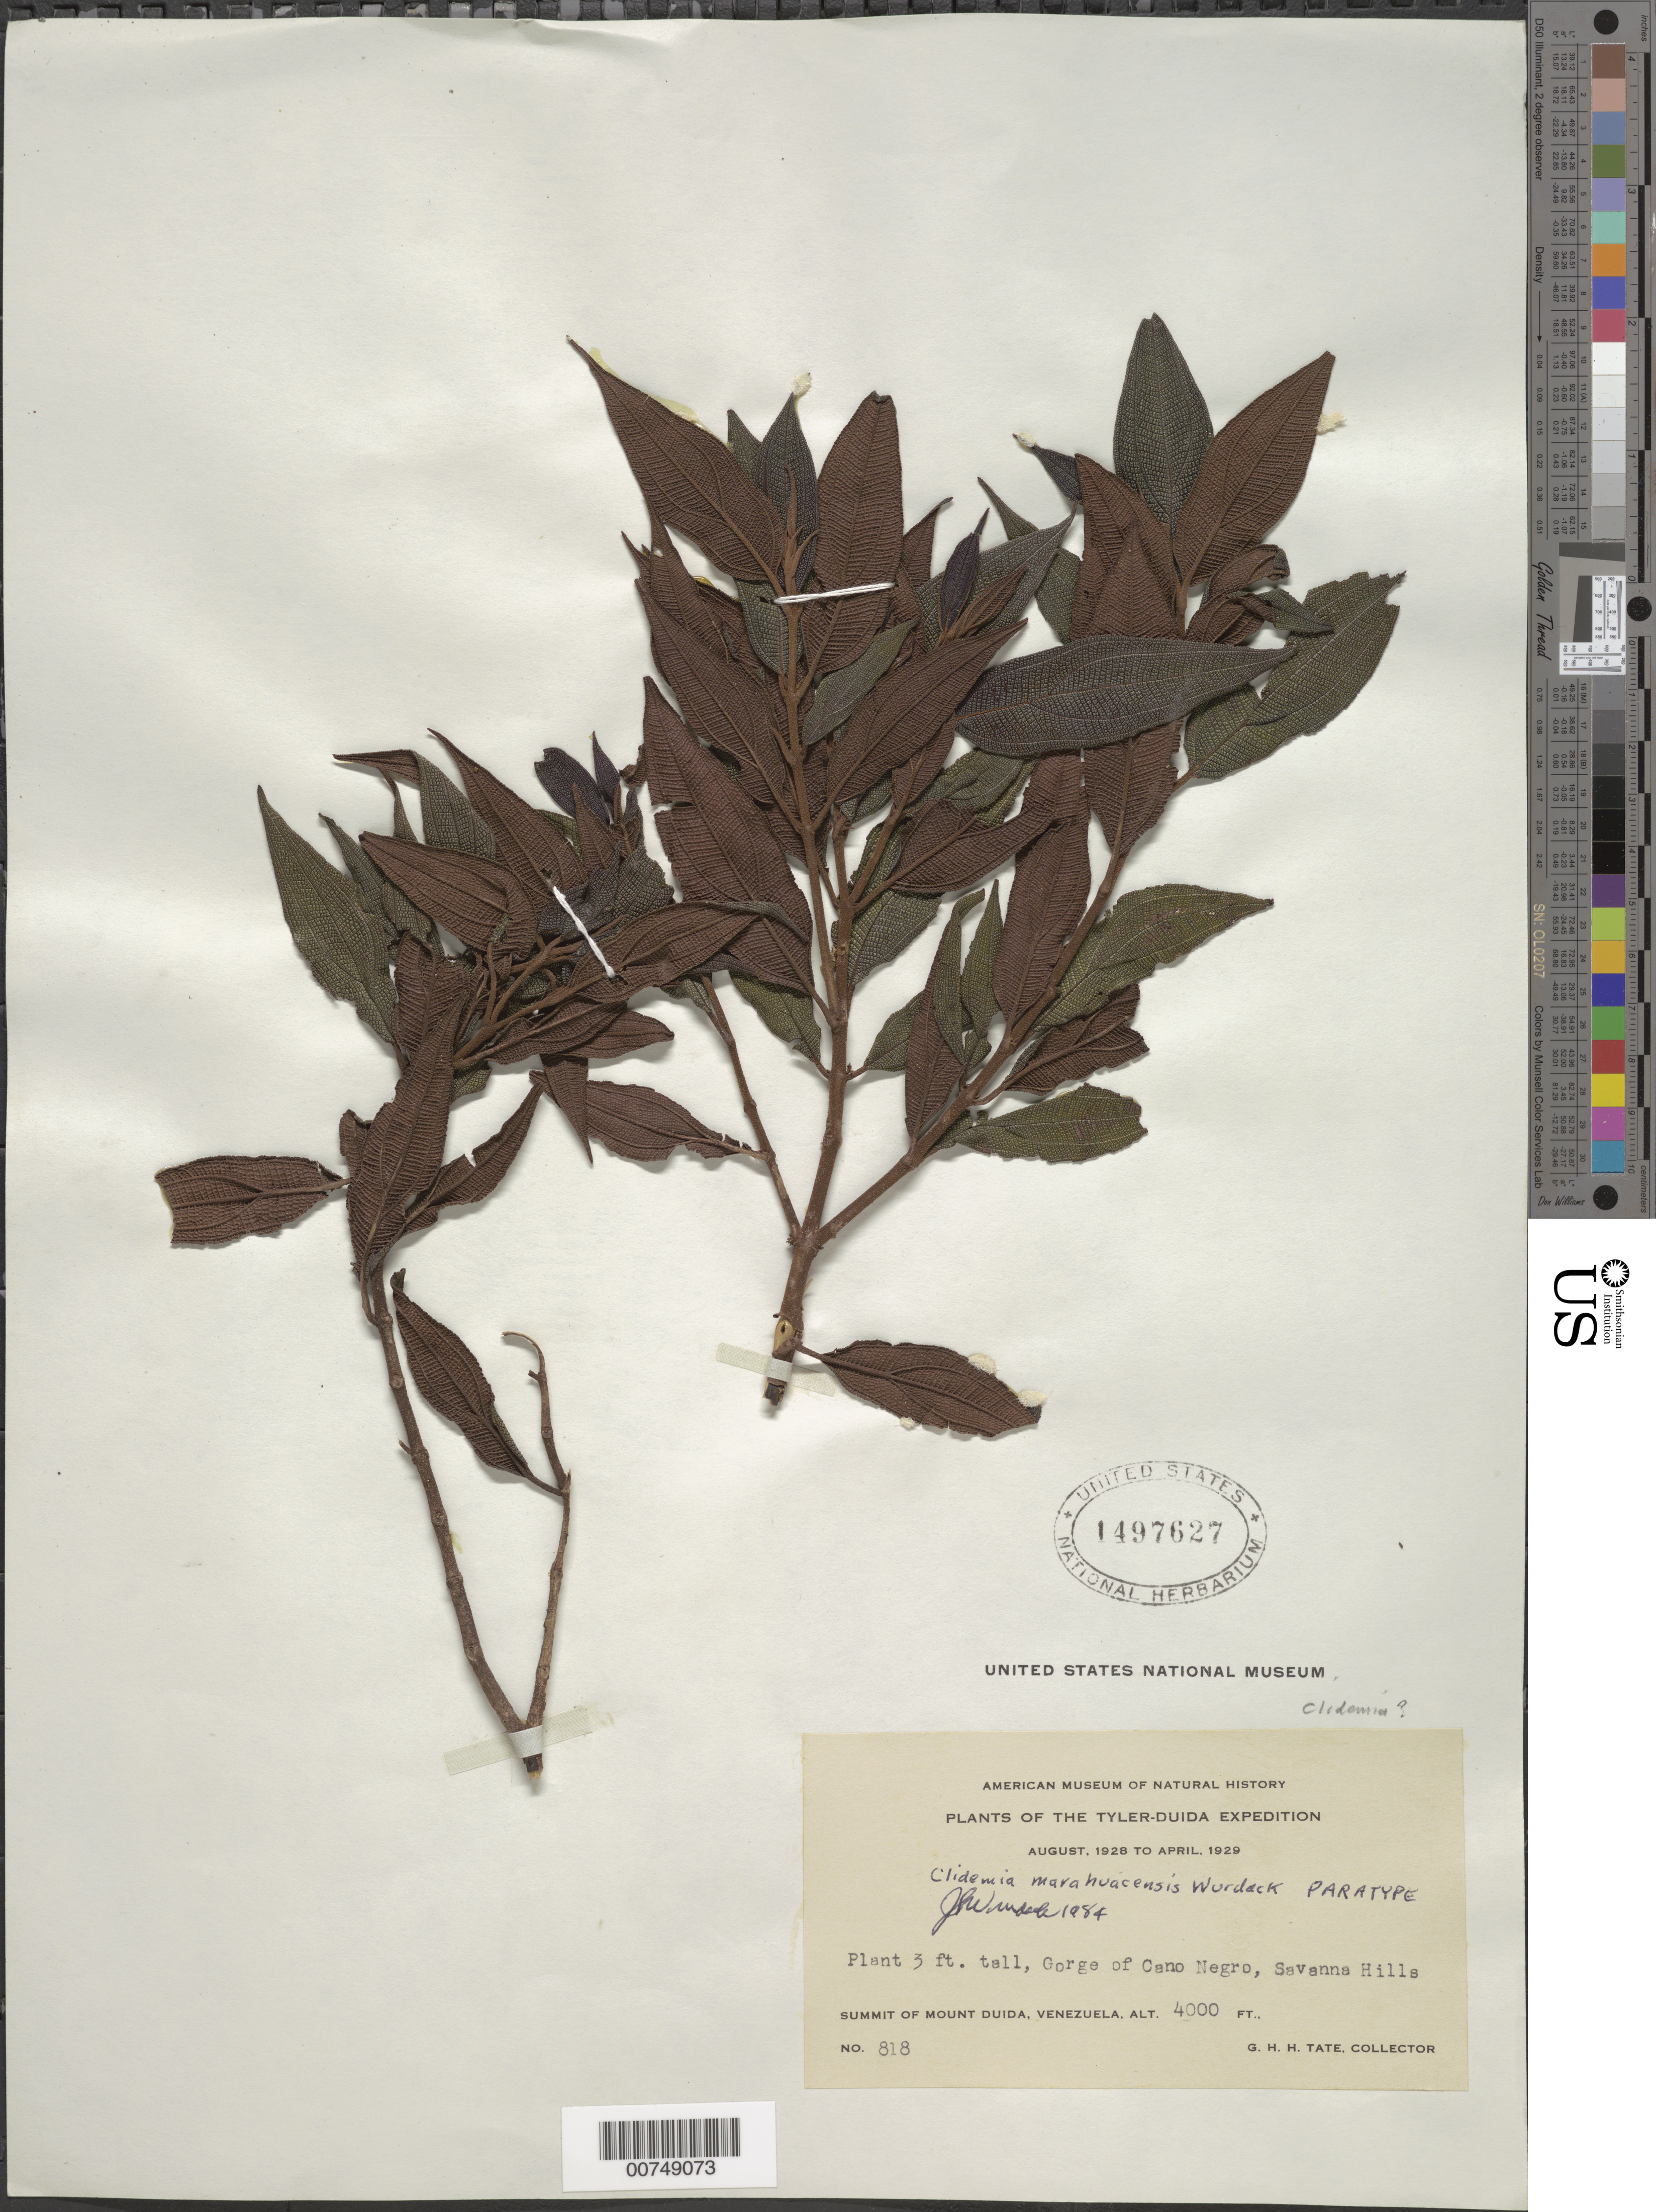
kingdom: Plantae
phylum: Tracheophyta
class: Magnoliopsida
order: Myrtales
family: Melastomataceae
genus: Clidemia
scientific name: Clidemia marahuacensis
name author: Wurdack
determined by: Wurdack, John J., (US), US (UNITED STATES)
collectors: G. H. H.Tate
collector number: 818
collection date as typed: Aug-28 to Apr-29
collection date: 1928-08/1929-04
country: Venezuela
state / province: Amazonas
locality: Mount Duida, summit of; Gorge of Caño Negro, Savanna Hills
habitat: Mountain summit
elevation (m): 1341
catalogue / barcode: US 1497627